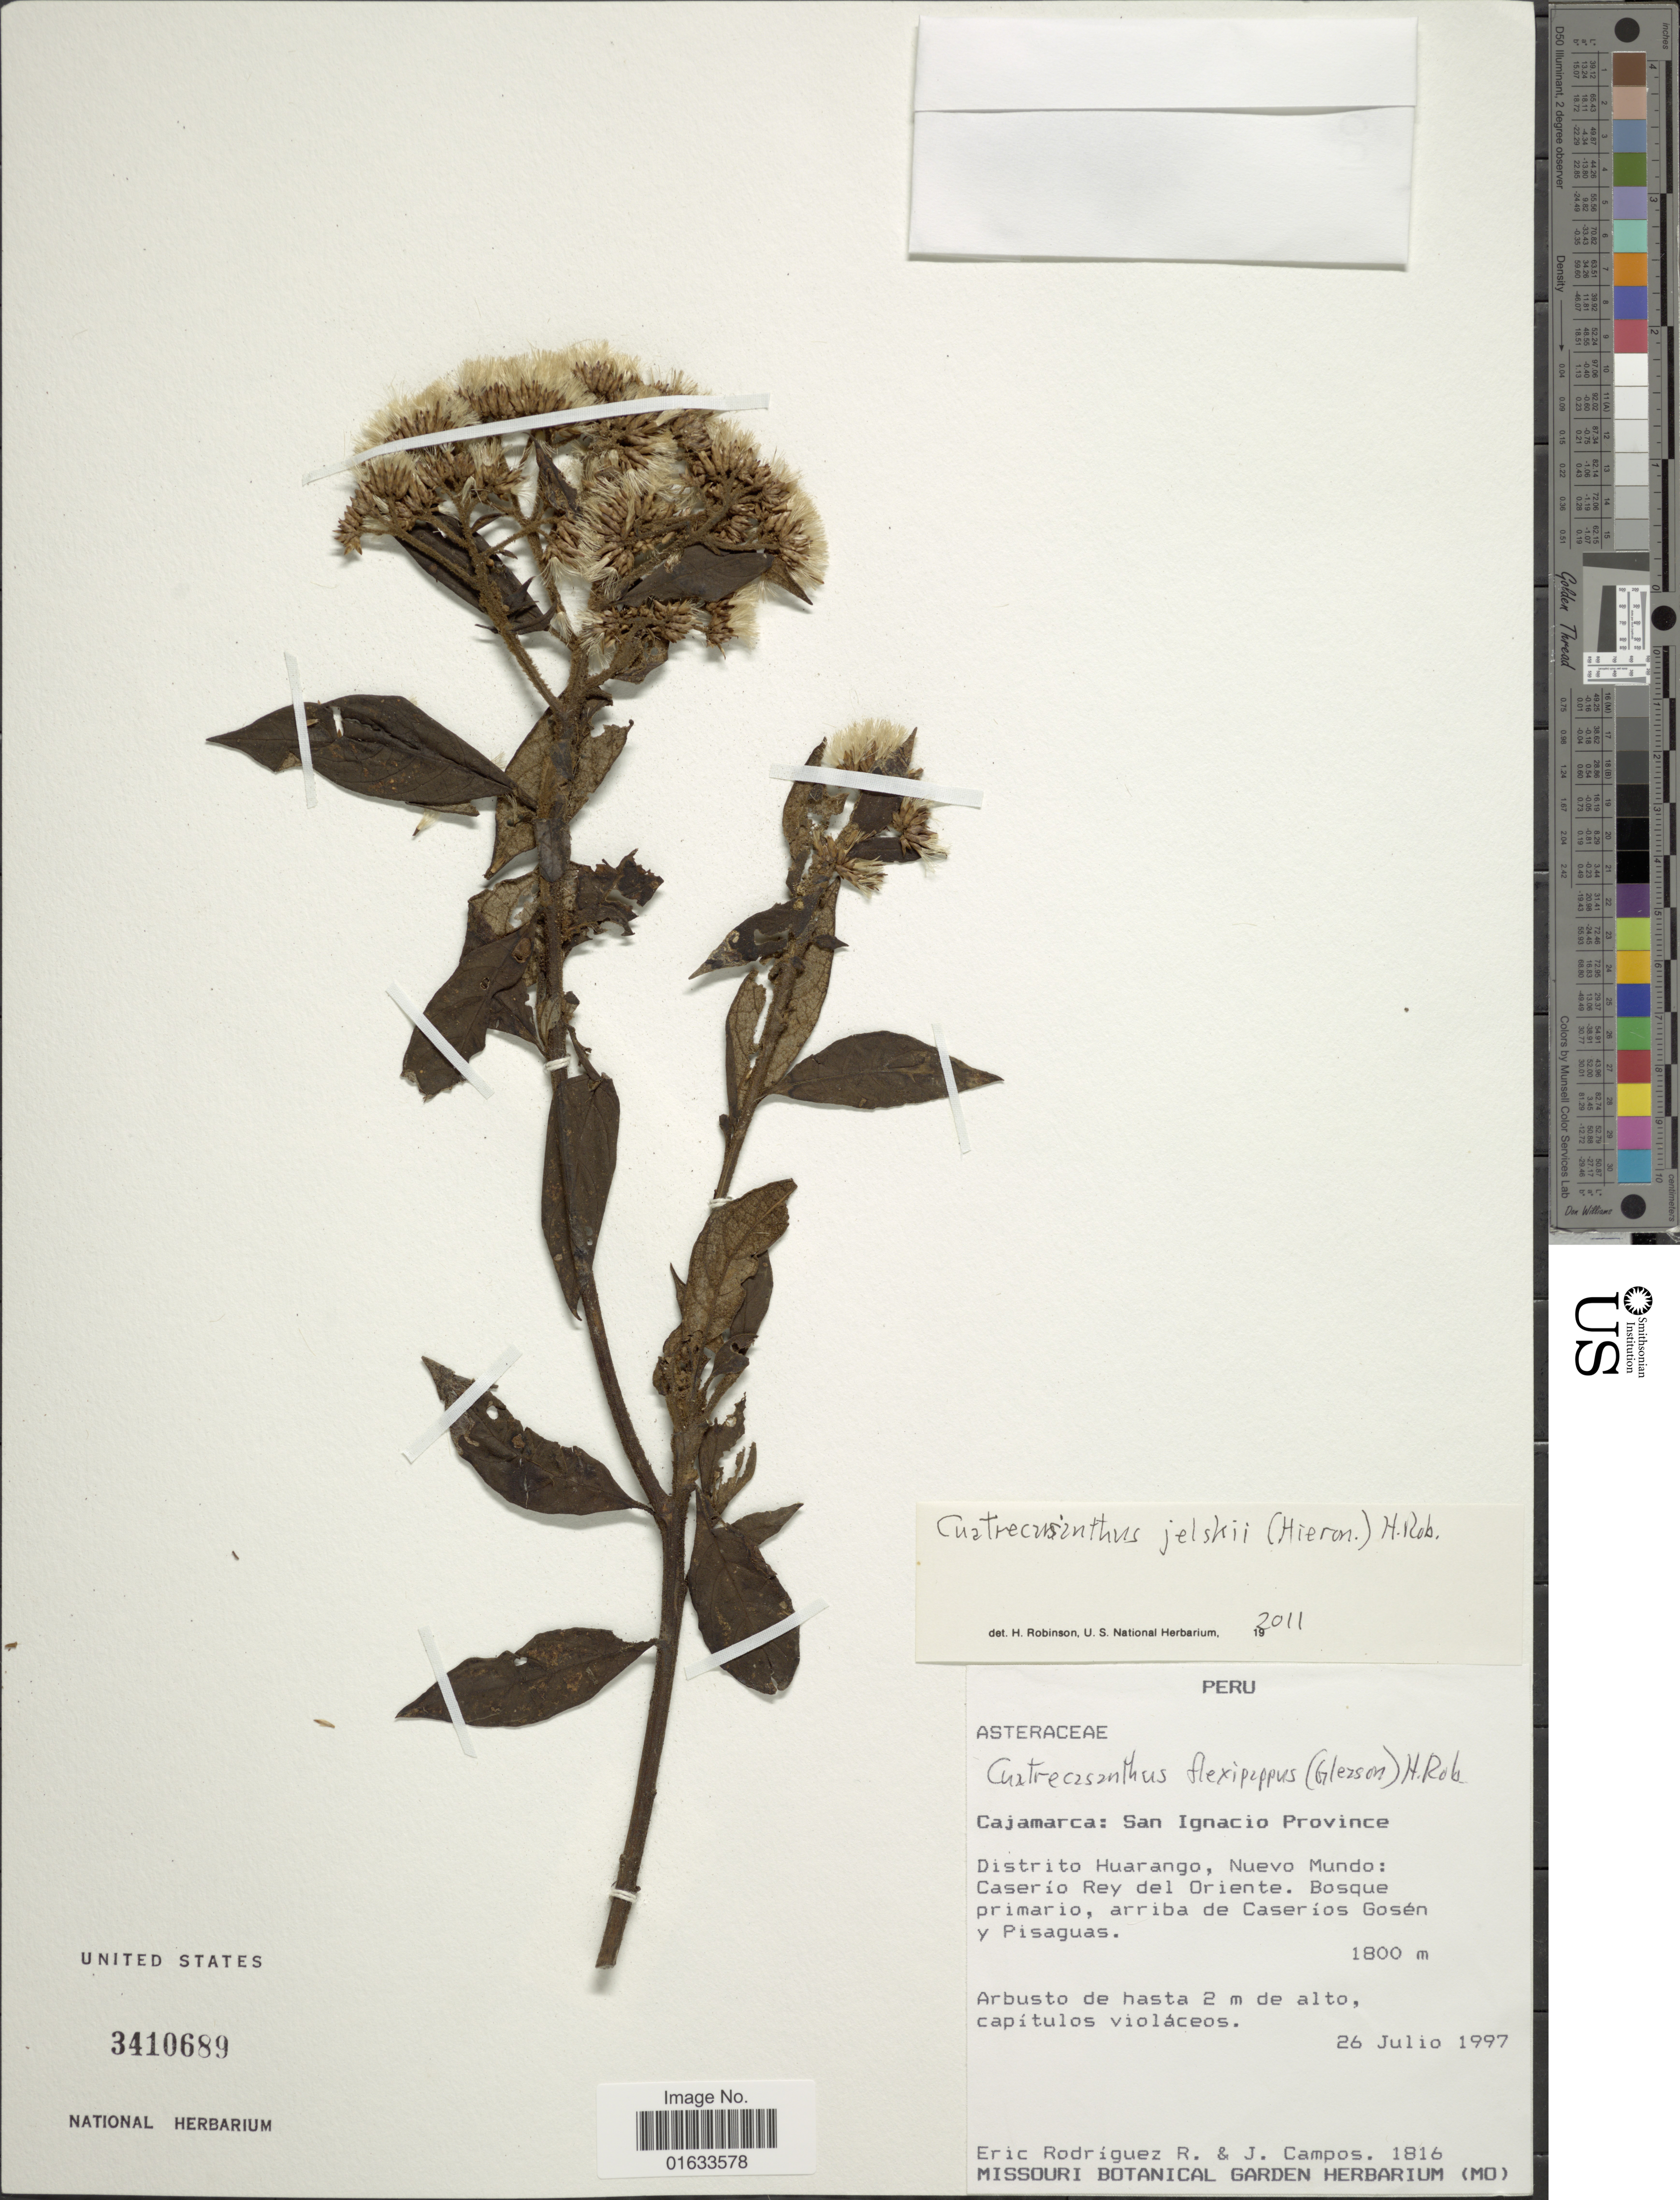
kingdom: Plantae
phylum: Tracheophyta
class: Magnoliopsida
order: Asterales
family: Asteraceae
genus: Cuatrecasanthus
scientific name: Cuatrecasanthus jelskii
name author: (Hieron.) H. Rob.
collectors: E. F. Rodrignez R. & J. Campos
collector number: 1816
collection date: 1997-07-26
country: Peru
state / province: Cajamarca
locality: Cajamarca: San Ignacio Province. Distrito Huarango, Nuevo Mundo: Caserío Rey del Oriente. Bosque primario, arriba de Caseríos Gosén y Pisaguas.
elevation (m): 1800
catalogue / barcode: US 3410689